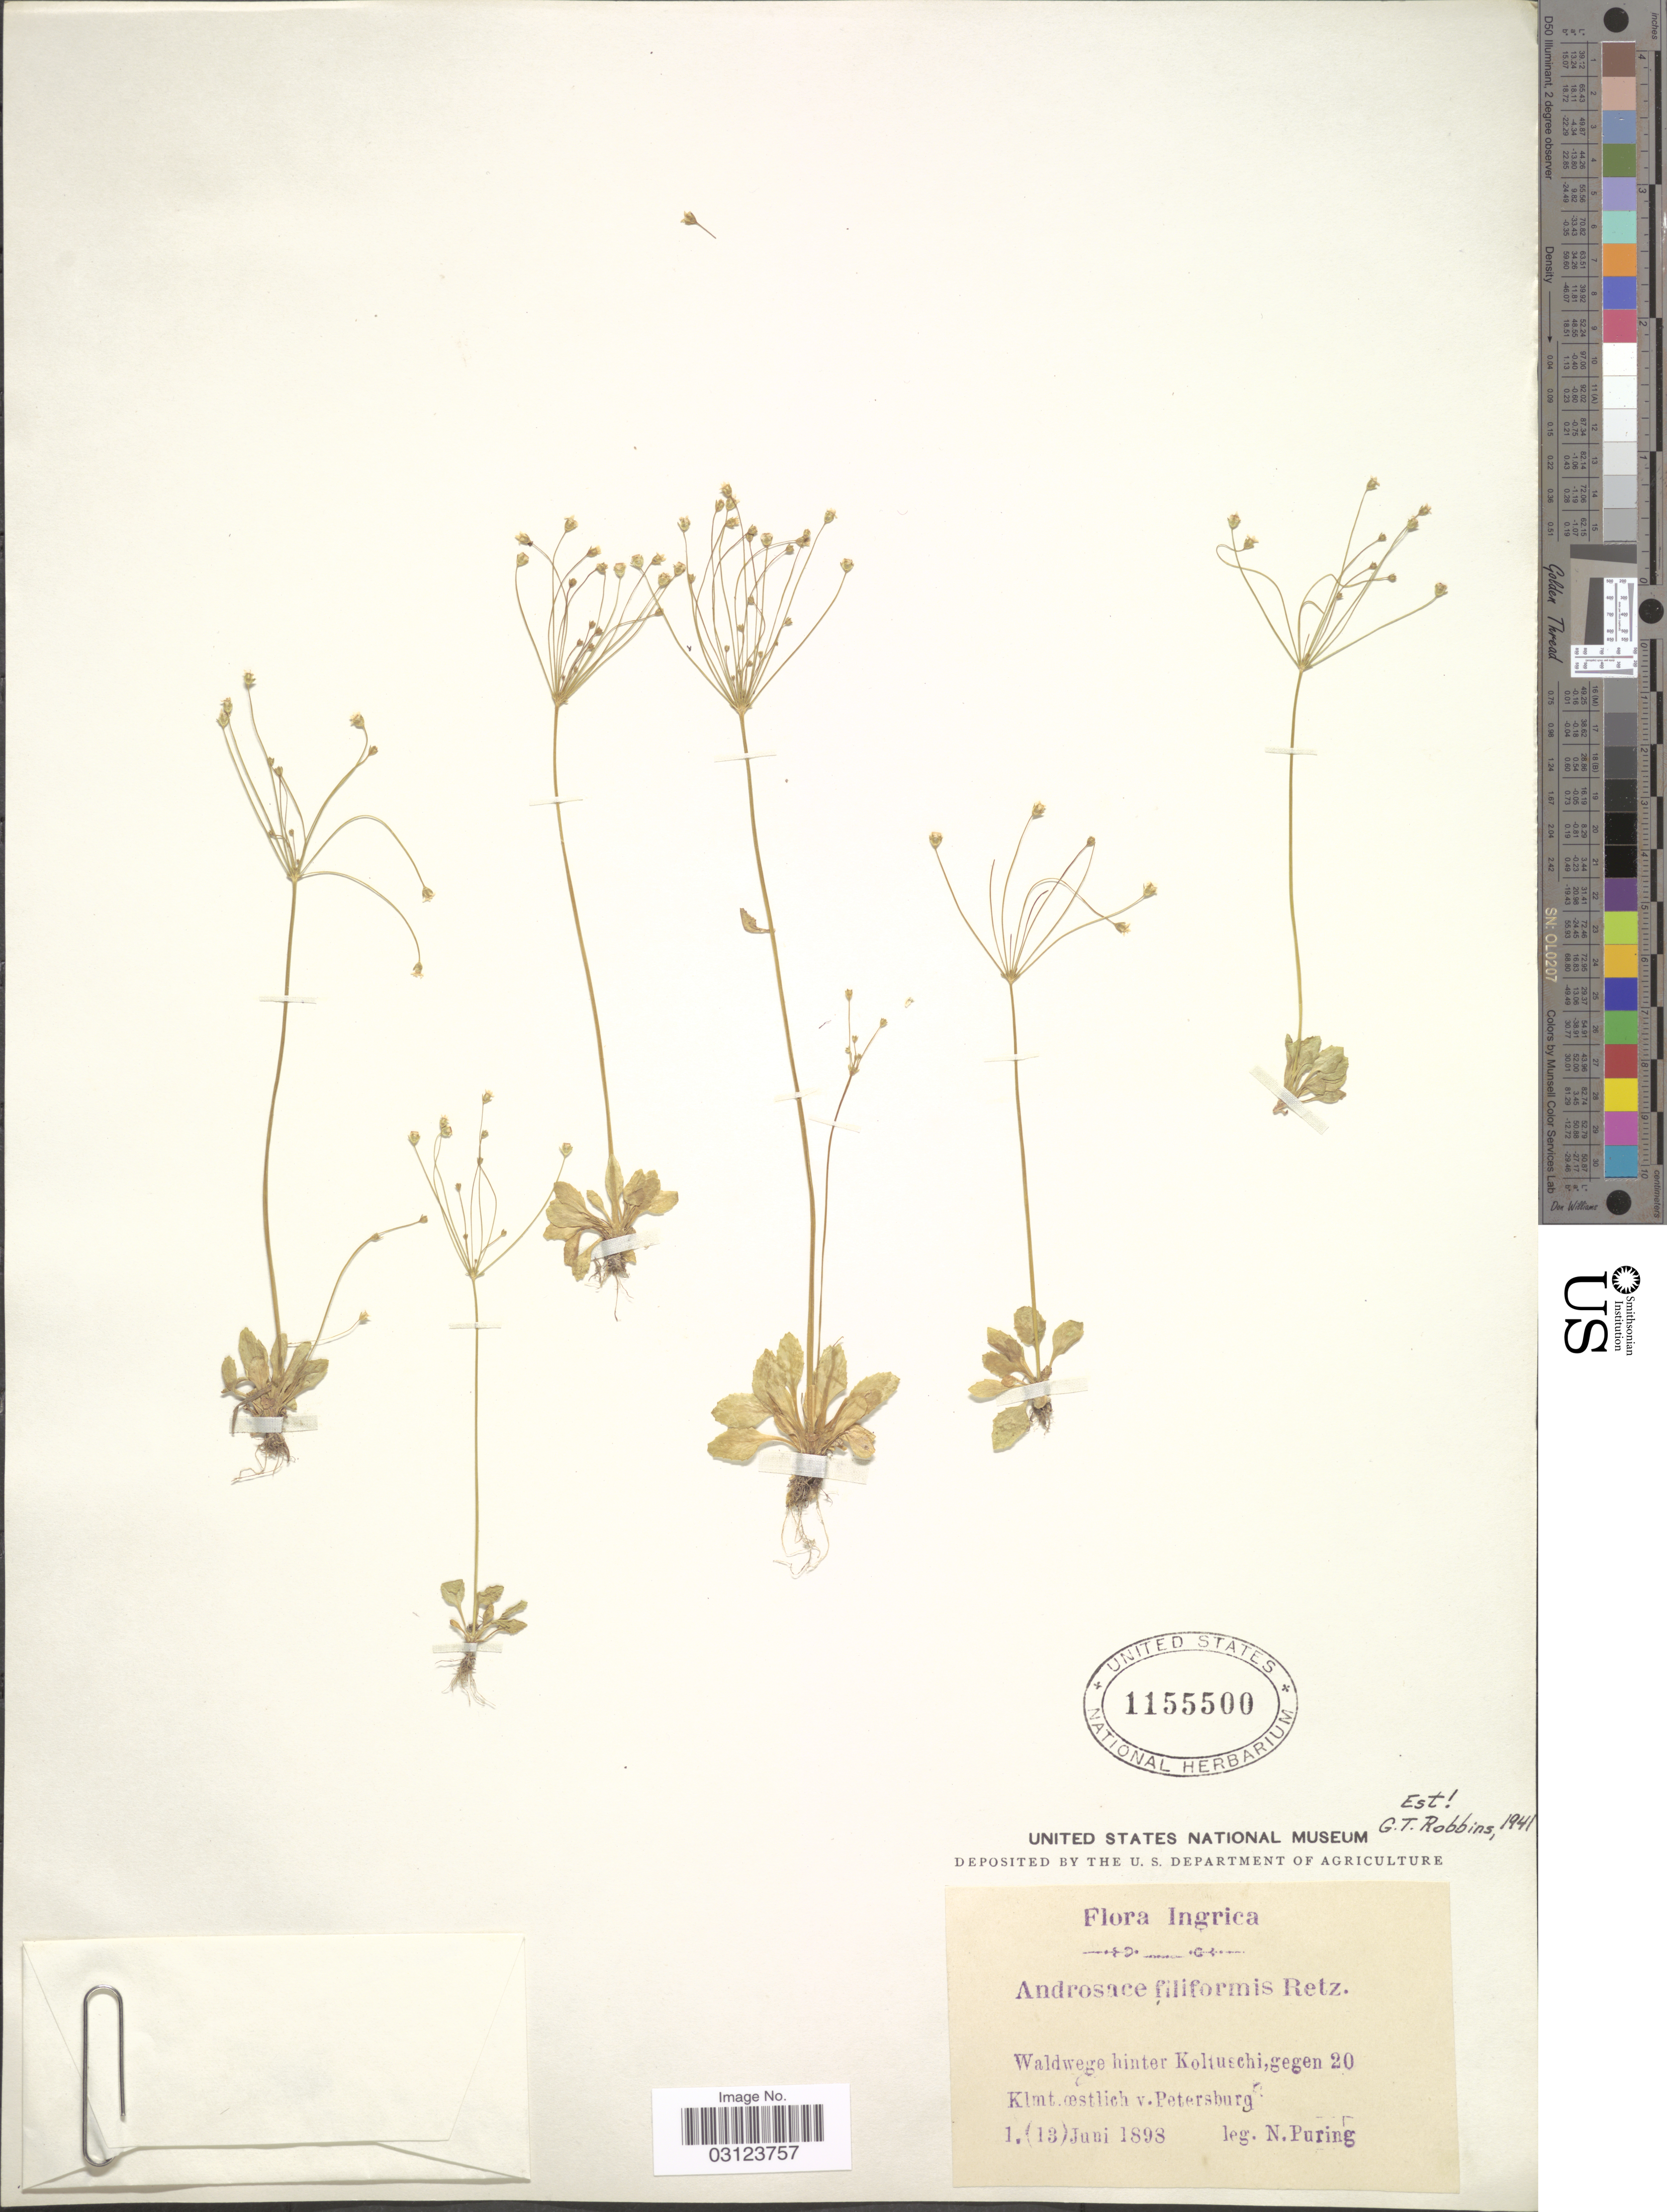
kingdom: Plantae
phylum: Tracheophyta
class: Magnoliopsida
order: Ericales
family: Primulaceae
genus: Androsace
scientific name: Androsace filiformis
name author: Retz.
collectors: N. Puring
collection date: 1898-06-13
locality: Ingrica. Waldwege hinter Koltuschi, gegen 20 Klmt. oestlich v. Petersburg.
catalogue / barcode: US 1155500